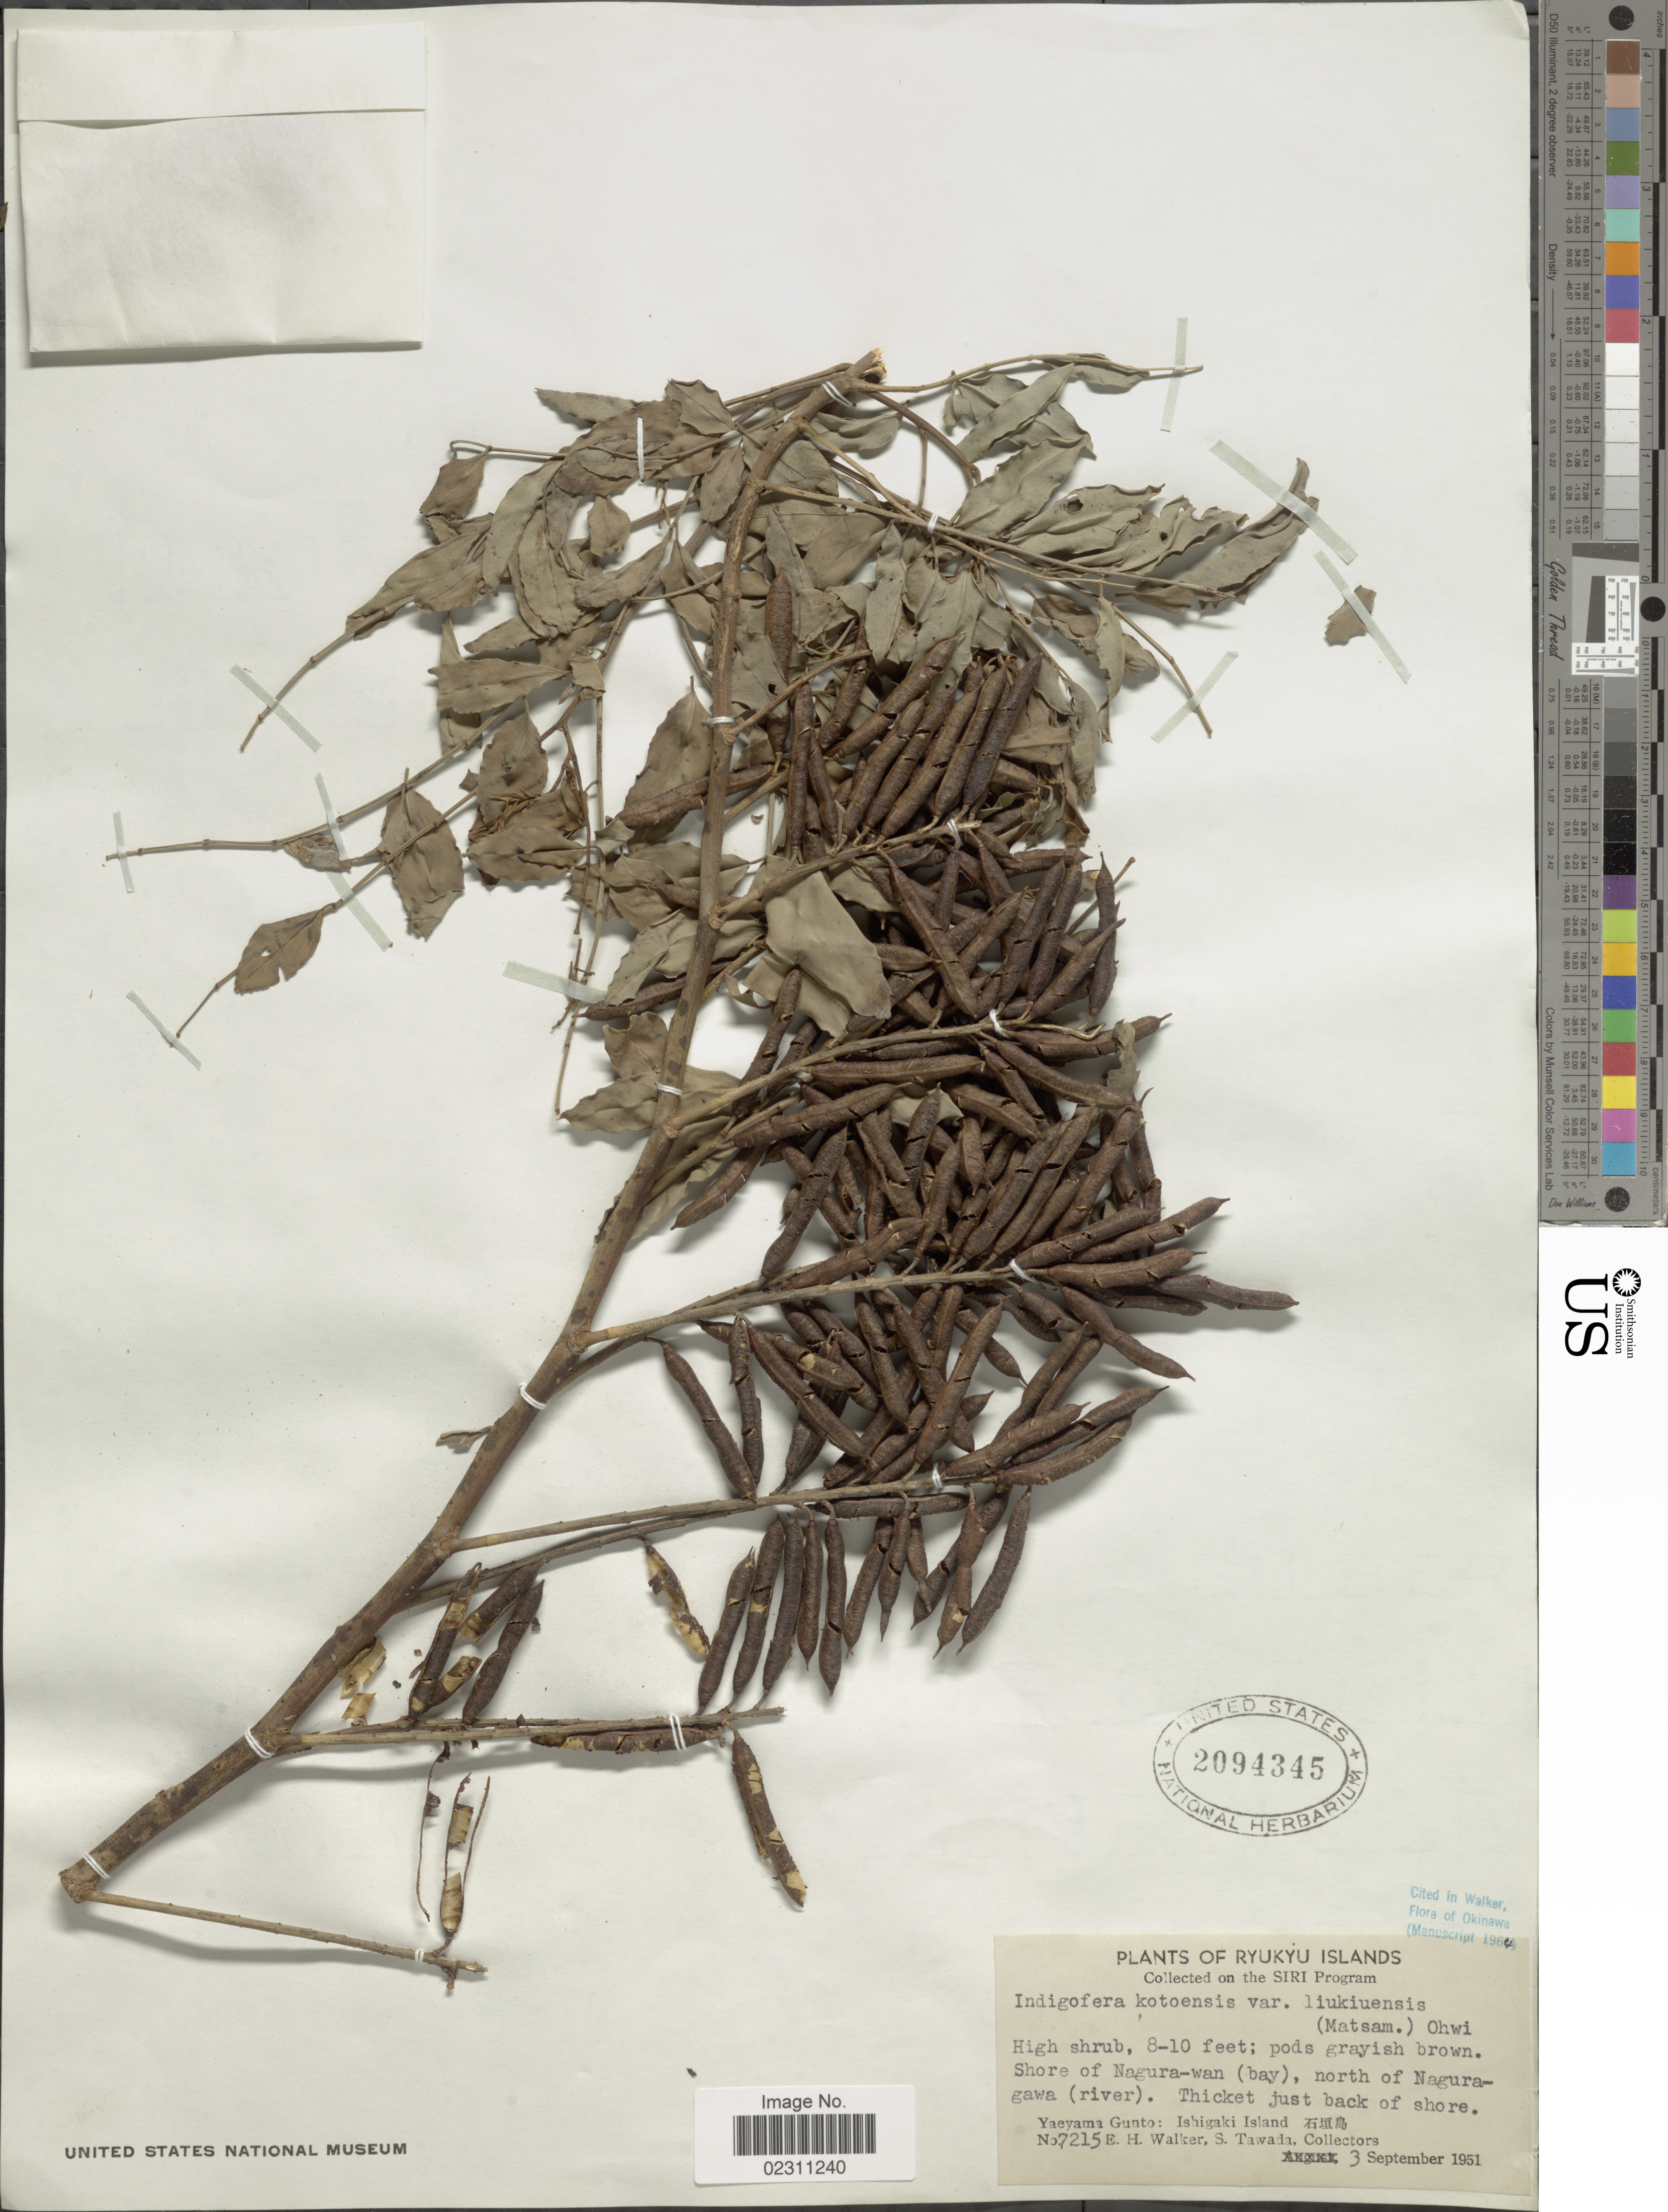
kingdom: Plantae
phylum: Tracheophyta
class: Magnoliopsida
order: Fabales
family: Fabaceae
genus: Indigofera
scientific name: Indigofera zollingeriana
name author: Miq.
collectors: E. H. Walker & S. Tawada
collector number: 7215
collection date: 1951-09-03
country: Japan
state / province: Okinawa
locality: Ryukyu Islands. Shore of Nagura-wan (bay), north of Nagura-gawa (river). Yaeyama Gunto: Ishigaki Island [Foreign script]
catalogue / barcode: US 2094345